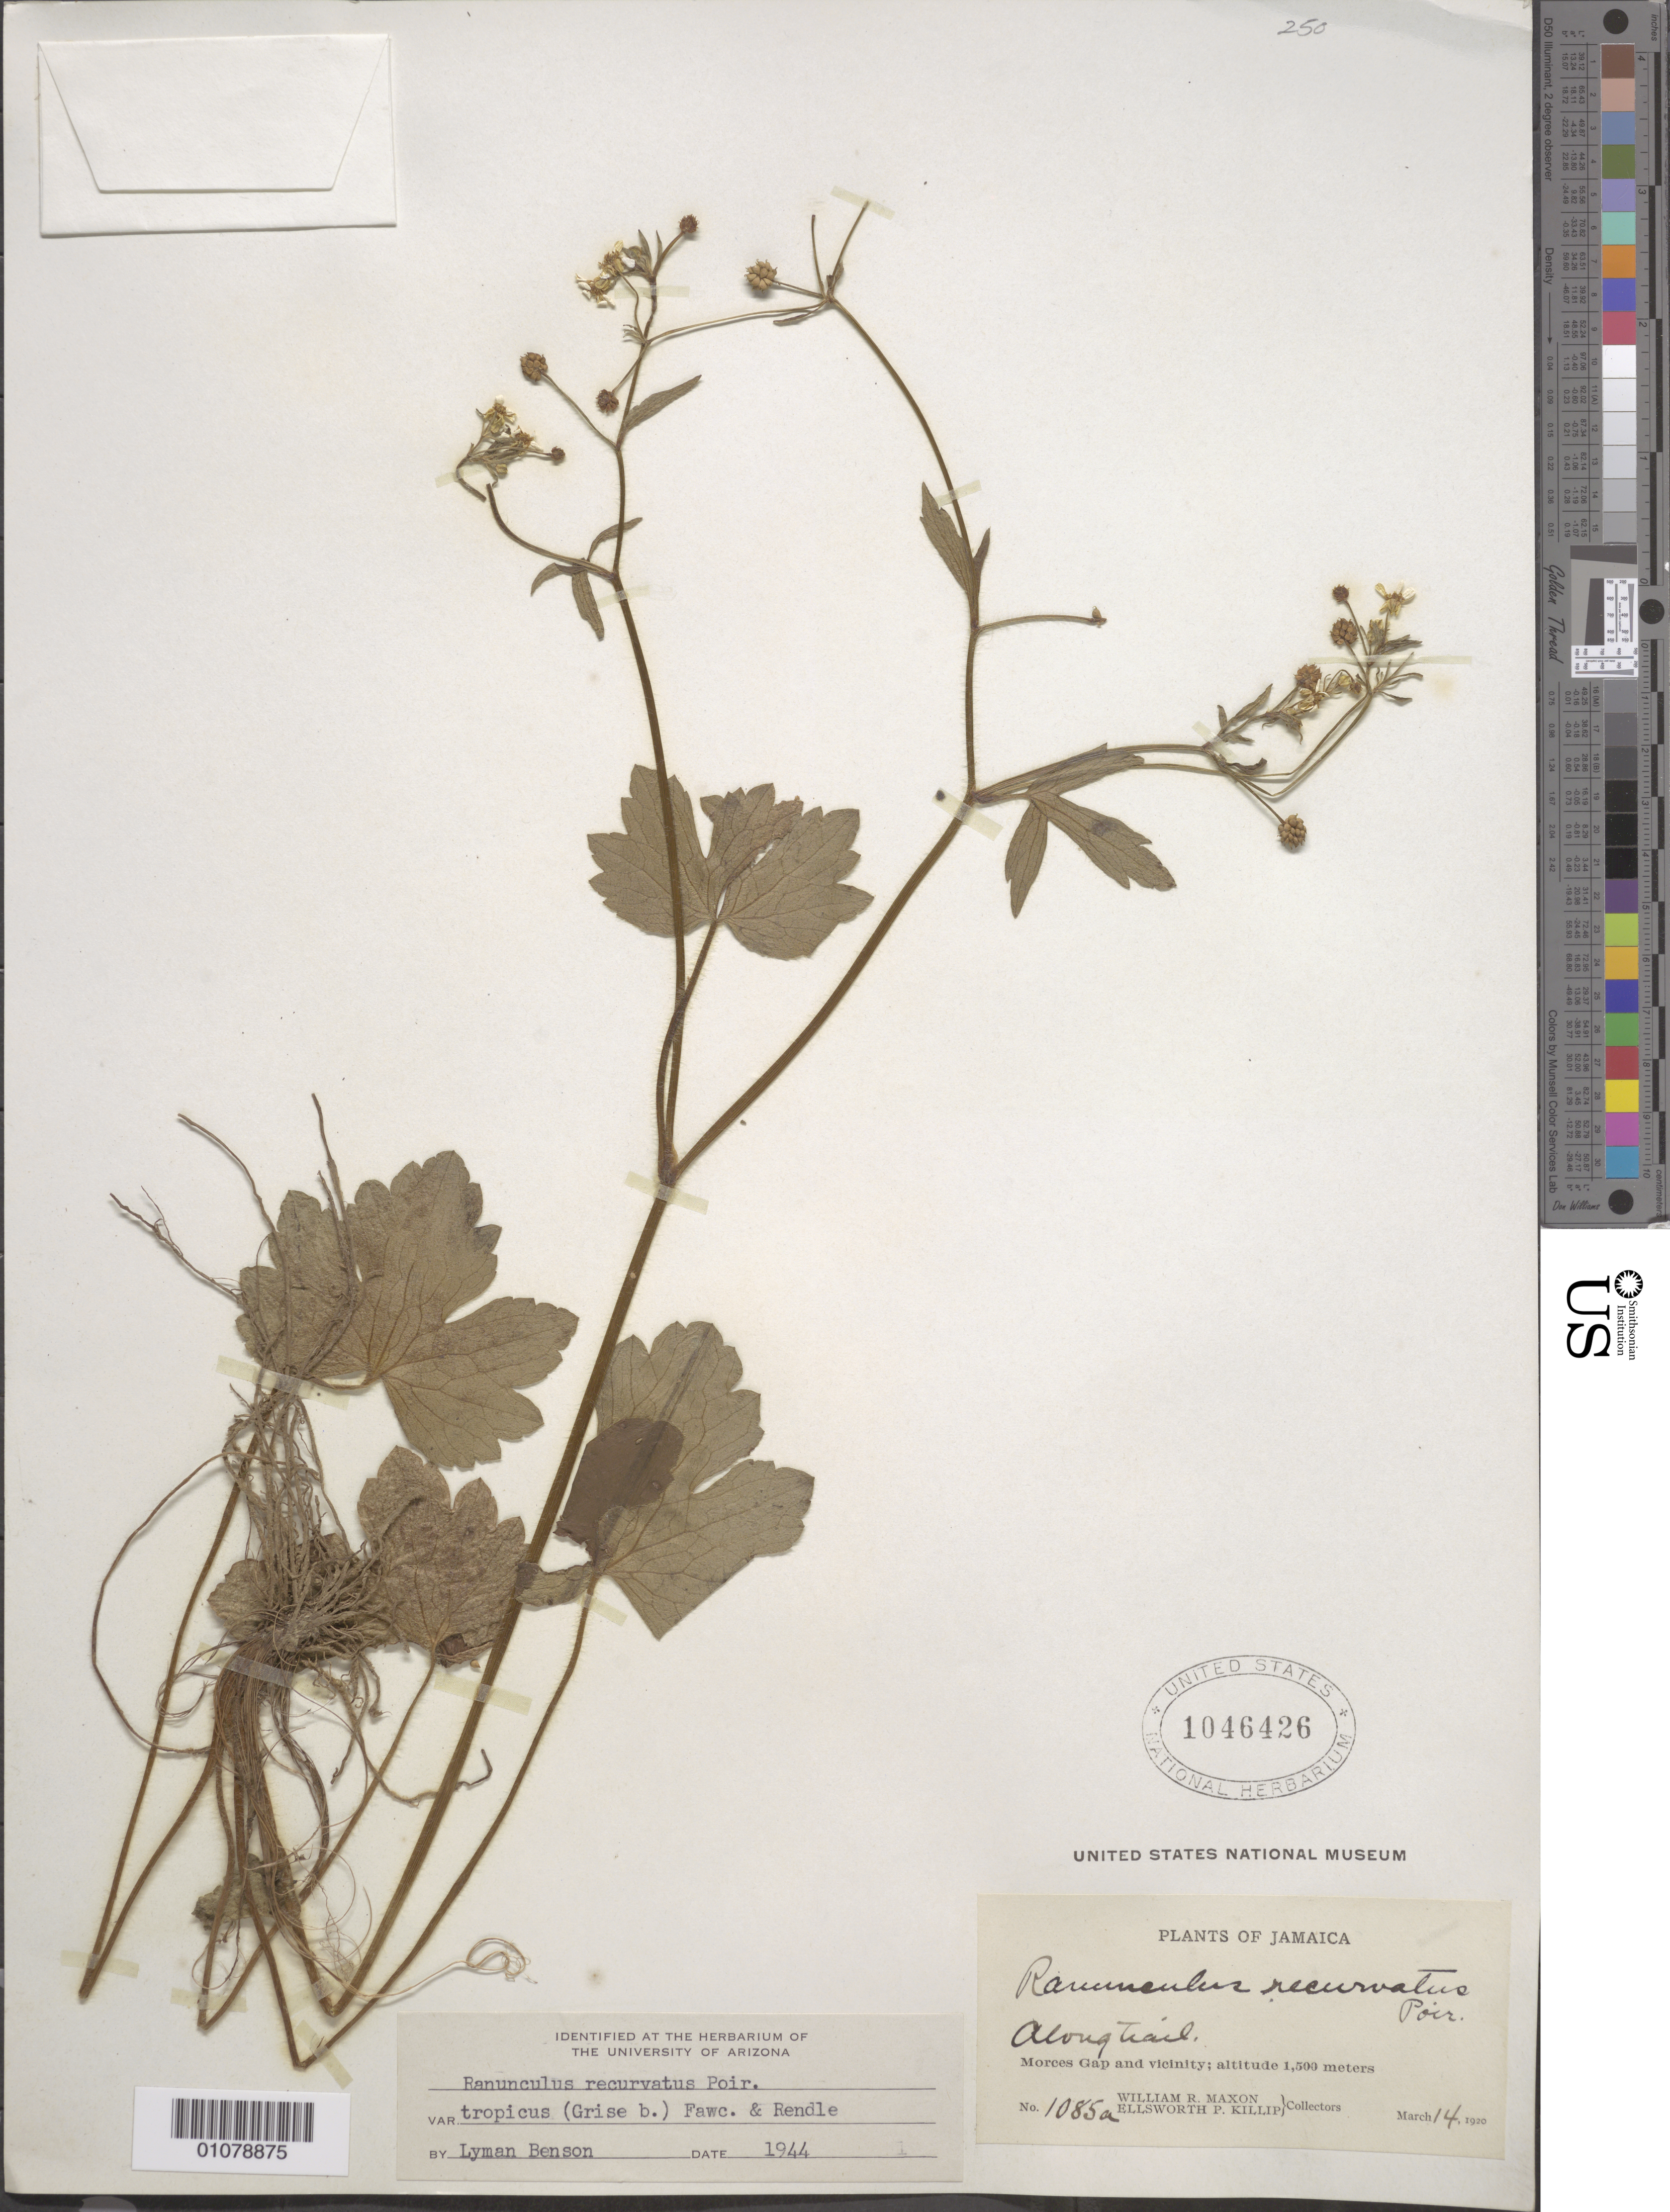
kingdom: Plantae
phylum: Tracheophyta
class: Magnoliopsida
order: Ranunculales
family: Ranunculaceae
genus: Ranunculus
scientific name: Ranunculus recurvatus var. tropicus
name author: (Griseb.) Fawc. & Rendle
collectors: W. R. Maxon & E. P. Killip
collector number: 1085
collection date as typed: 14 Mar 1920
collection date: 1920-03-14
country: Jamaica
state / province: Portland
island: Jamaica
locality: Morces Gap and vicinity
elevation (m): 1500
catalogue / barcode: US 1046426